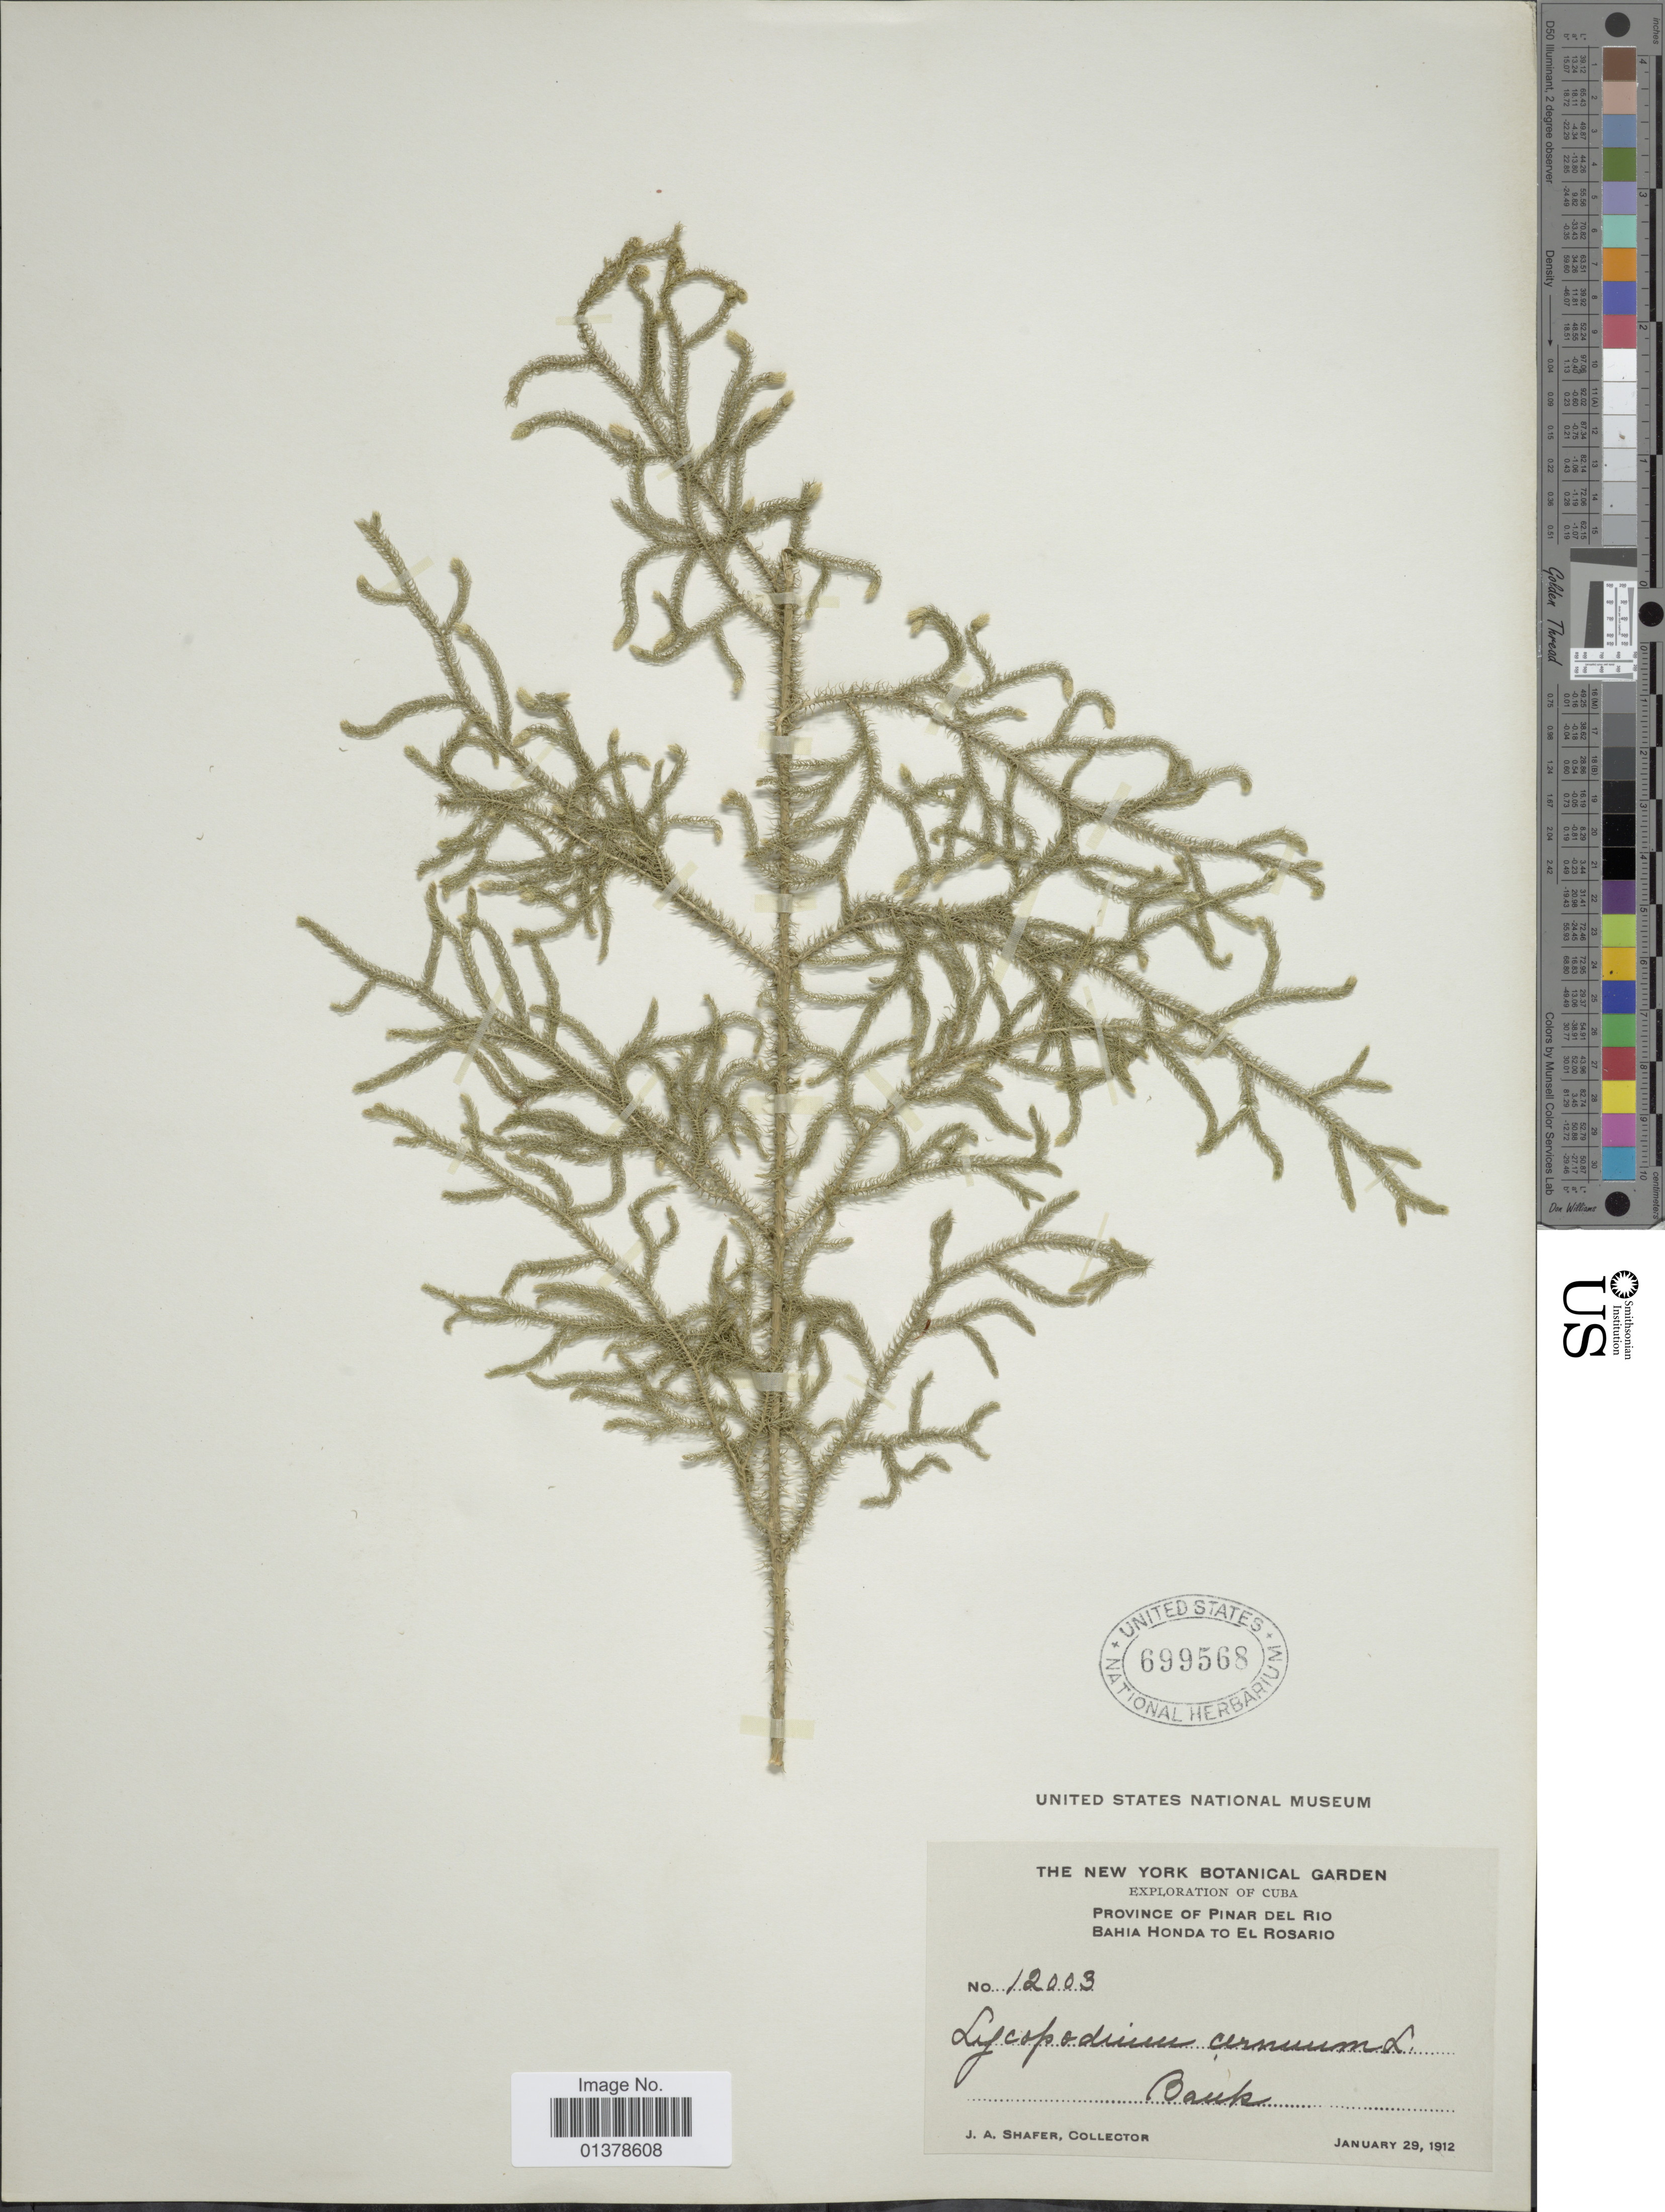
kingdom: Plantae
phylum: Tracheophyta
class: Lycopodiopsida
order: Lycopodiales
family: Lycopodiaceae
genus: Palhinhaea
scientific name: Palhinhaea cernua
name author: (L.) Vasc. & Franco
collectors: J. A. Shafer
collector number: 12003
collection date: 1912-01-29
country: Cuba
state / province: Pinar del Río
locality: Bahia Honda to El Rosario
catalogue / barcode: US 699568